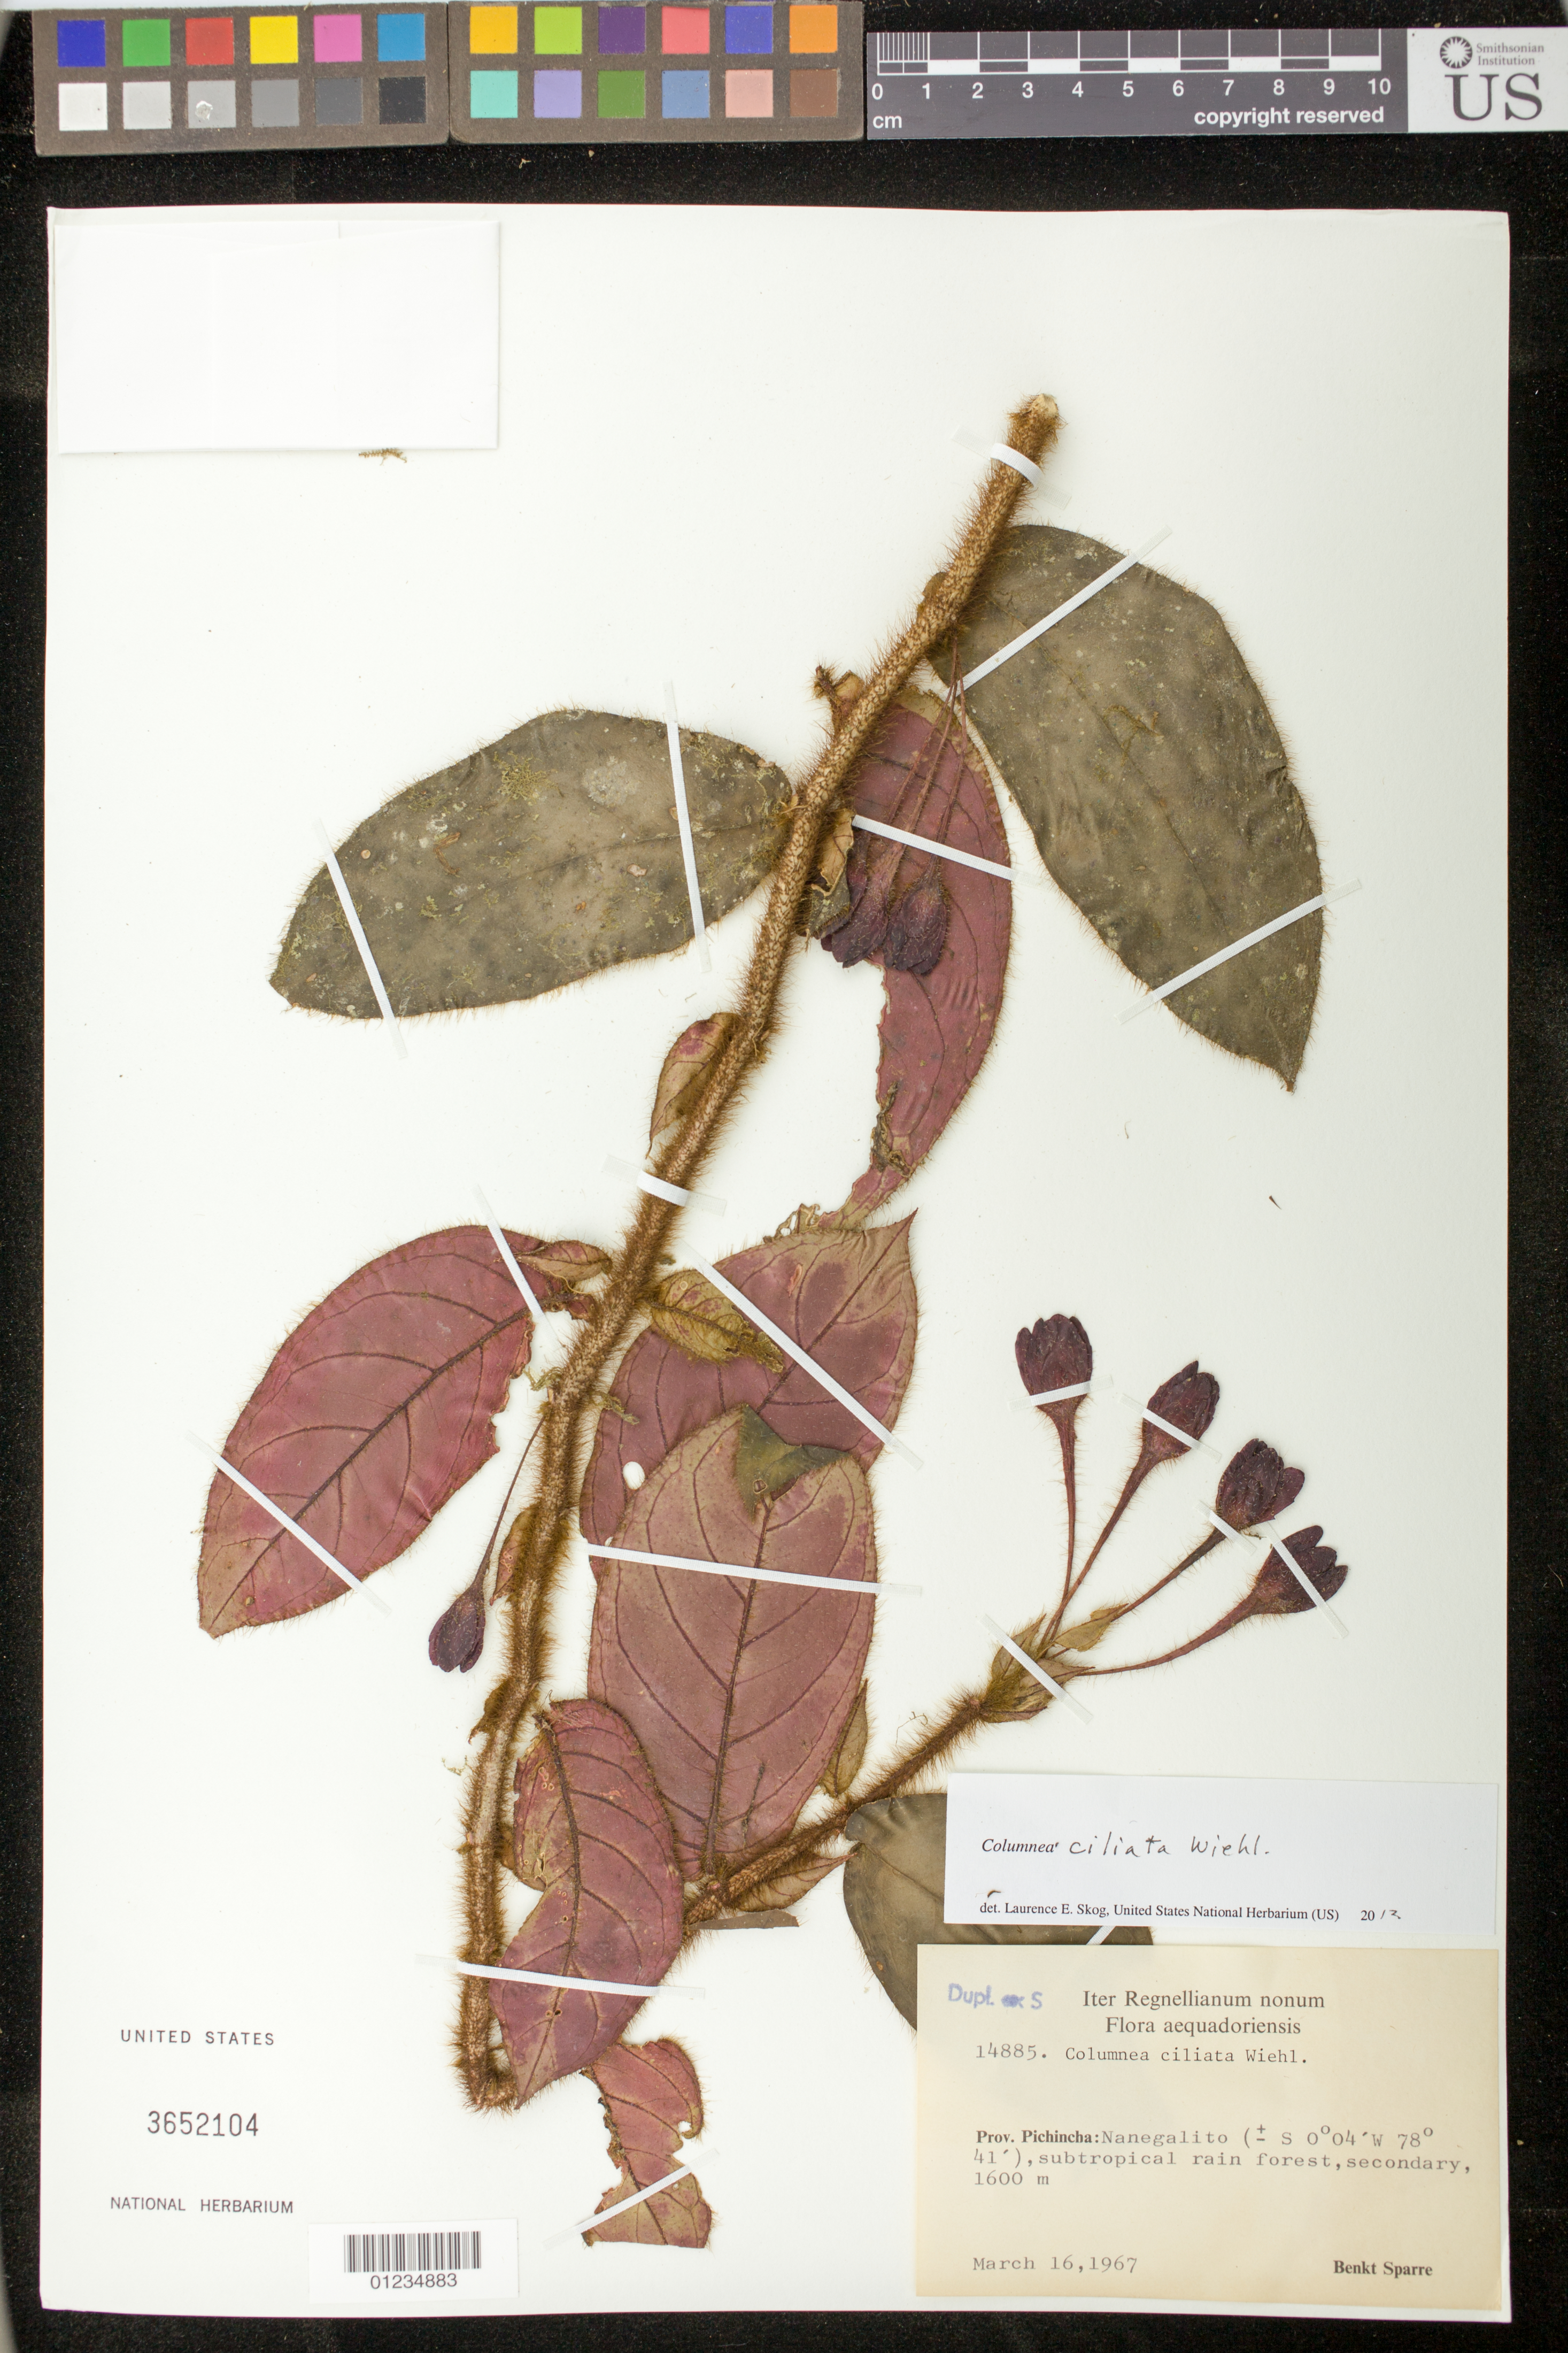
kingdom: Plantae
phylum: Tracheophyta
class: Magnoliopsida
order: Lamiales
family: Gesneriaceae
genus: Columnea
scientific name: Columnea ciliata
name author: (Wiehler) L.P. Kvist & L.E. Skog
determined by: Skog, Laurence E.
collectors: B. Sparre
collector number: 14885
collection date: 1967-03-16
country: Ecuador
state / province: Pichincha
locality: Nanegalito.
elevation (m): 1600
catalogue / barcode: US 352104